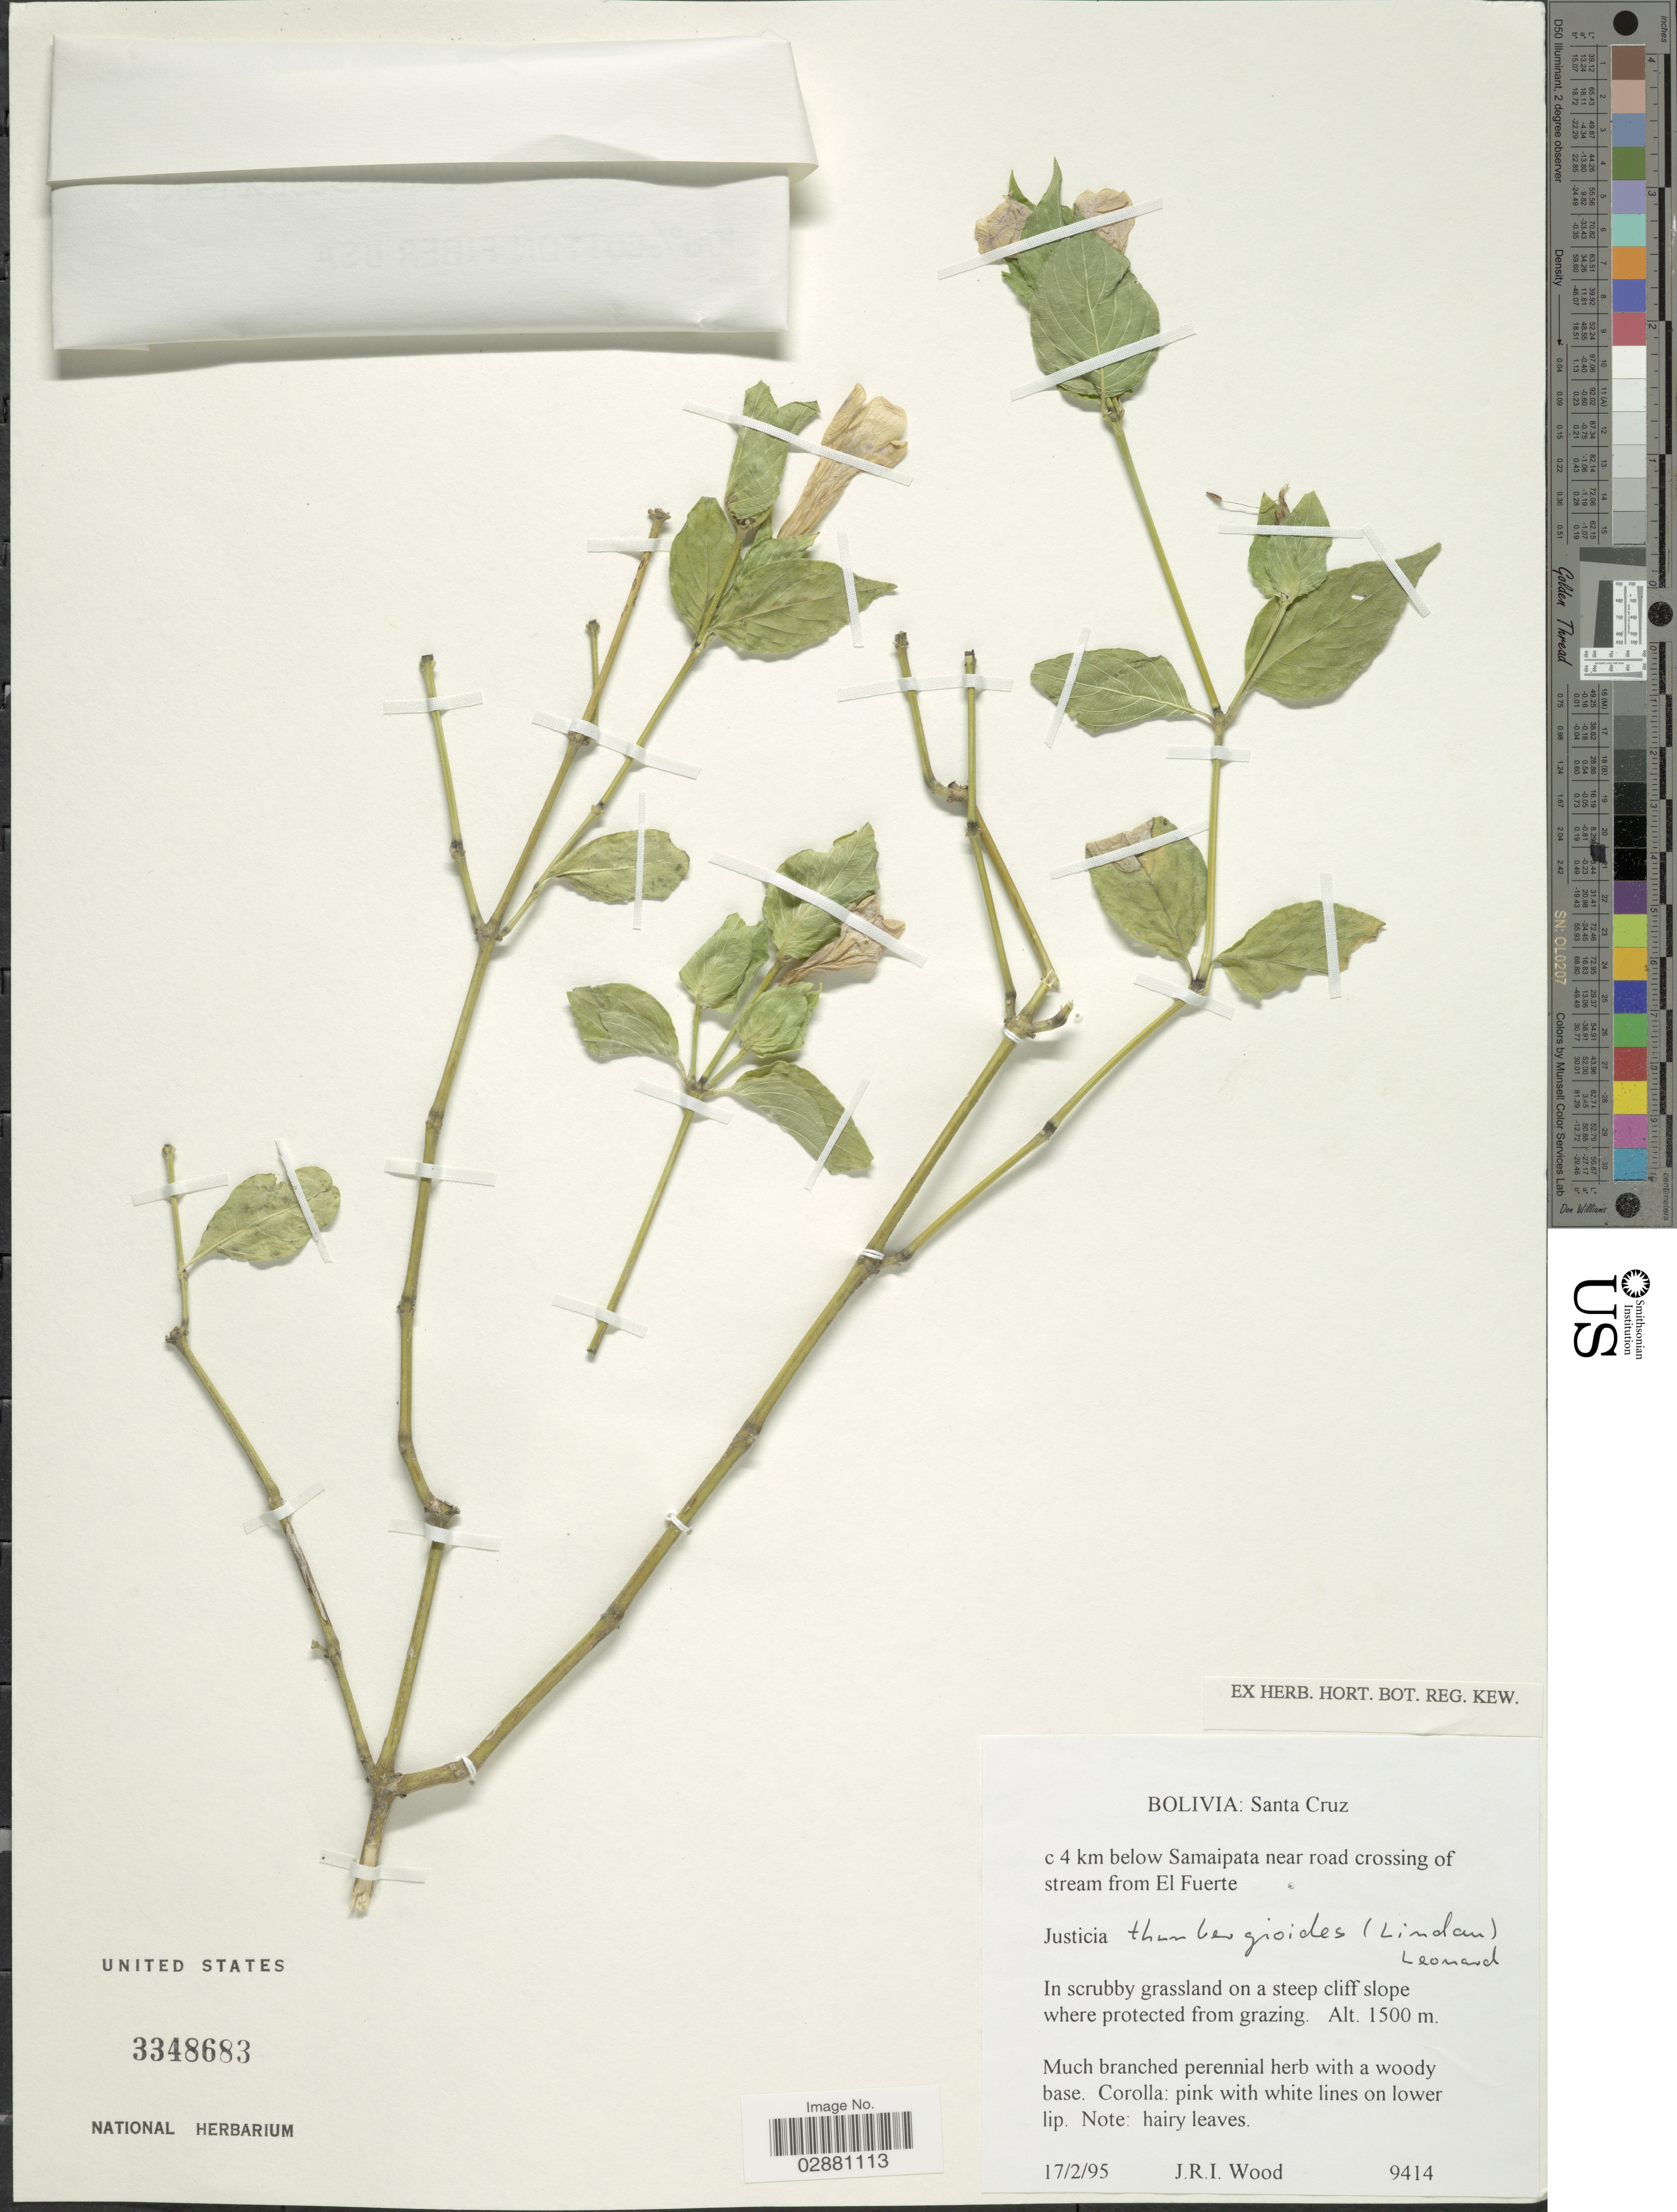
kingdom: Plantae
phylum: Tracheophyta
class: Magnoliopsida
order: Lamiales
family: Acanthaceae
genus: Justicia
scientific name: Justicia thunbergioides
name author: (Lindau) Leonard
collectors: J. R. I. Wood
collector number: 9414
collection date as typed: Transcribed d/m/y: 17/2/95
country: Bolivia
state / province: Santa Cruz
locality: C 4 km below Samaipata near road crossing of stream from El Fuerte.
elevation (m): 1500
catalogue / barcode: US 3348683